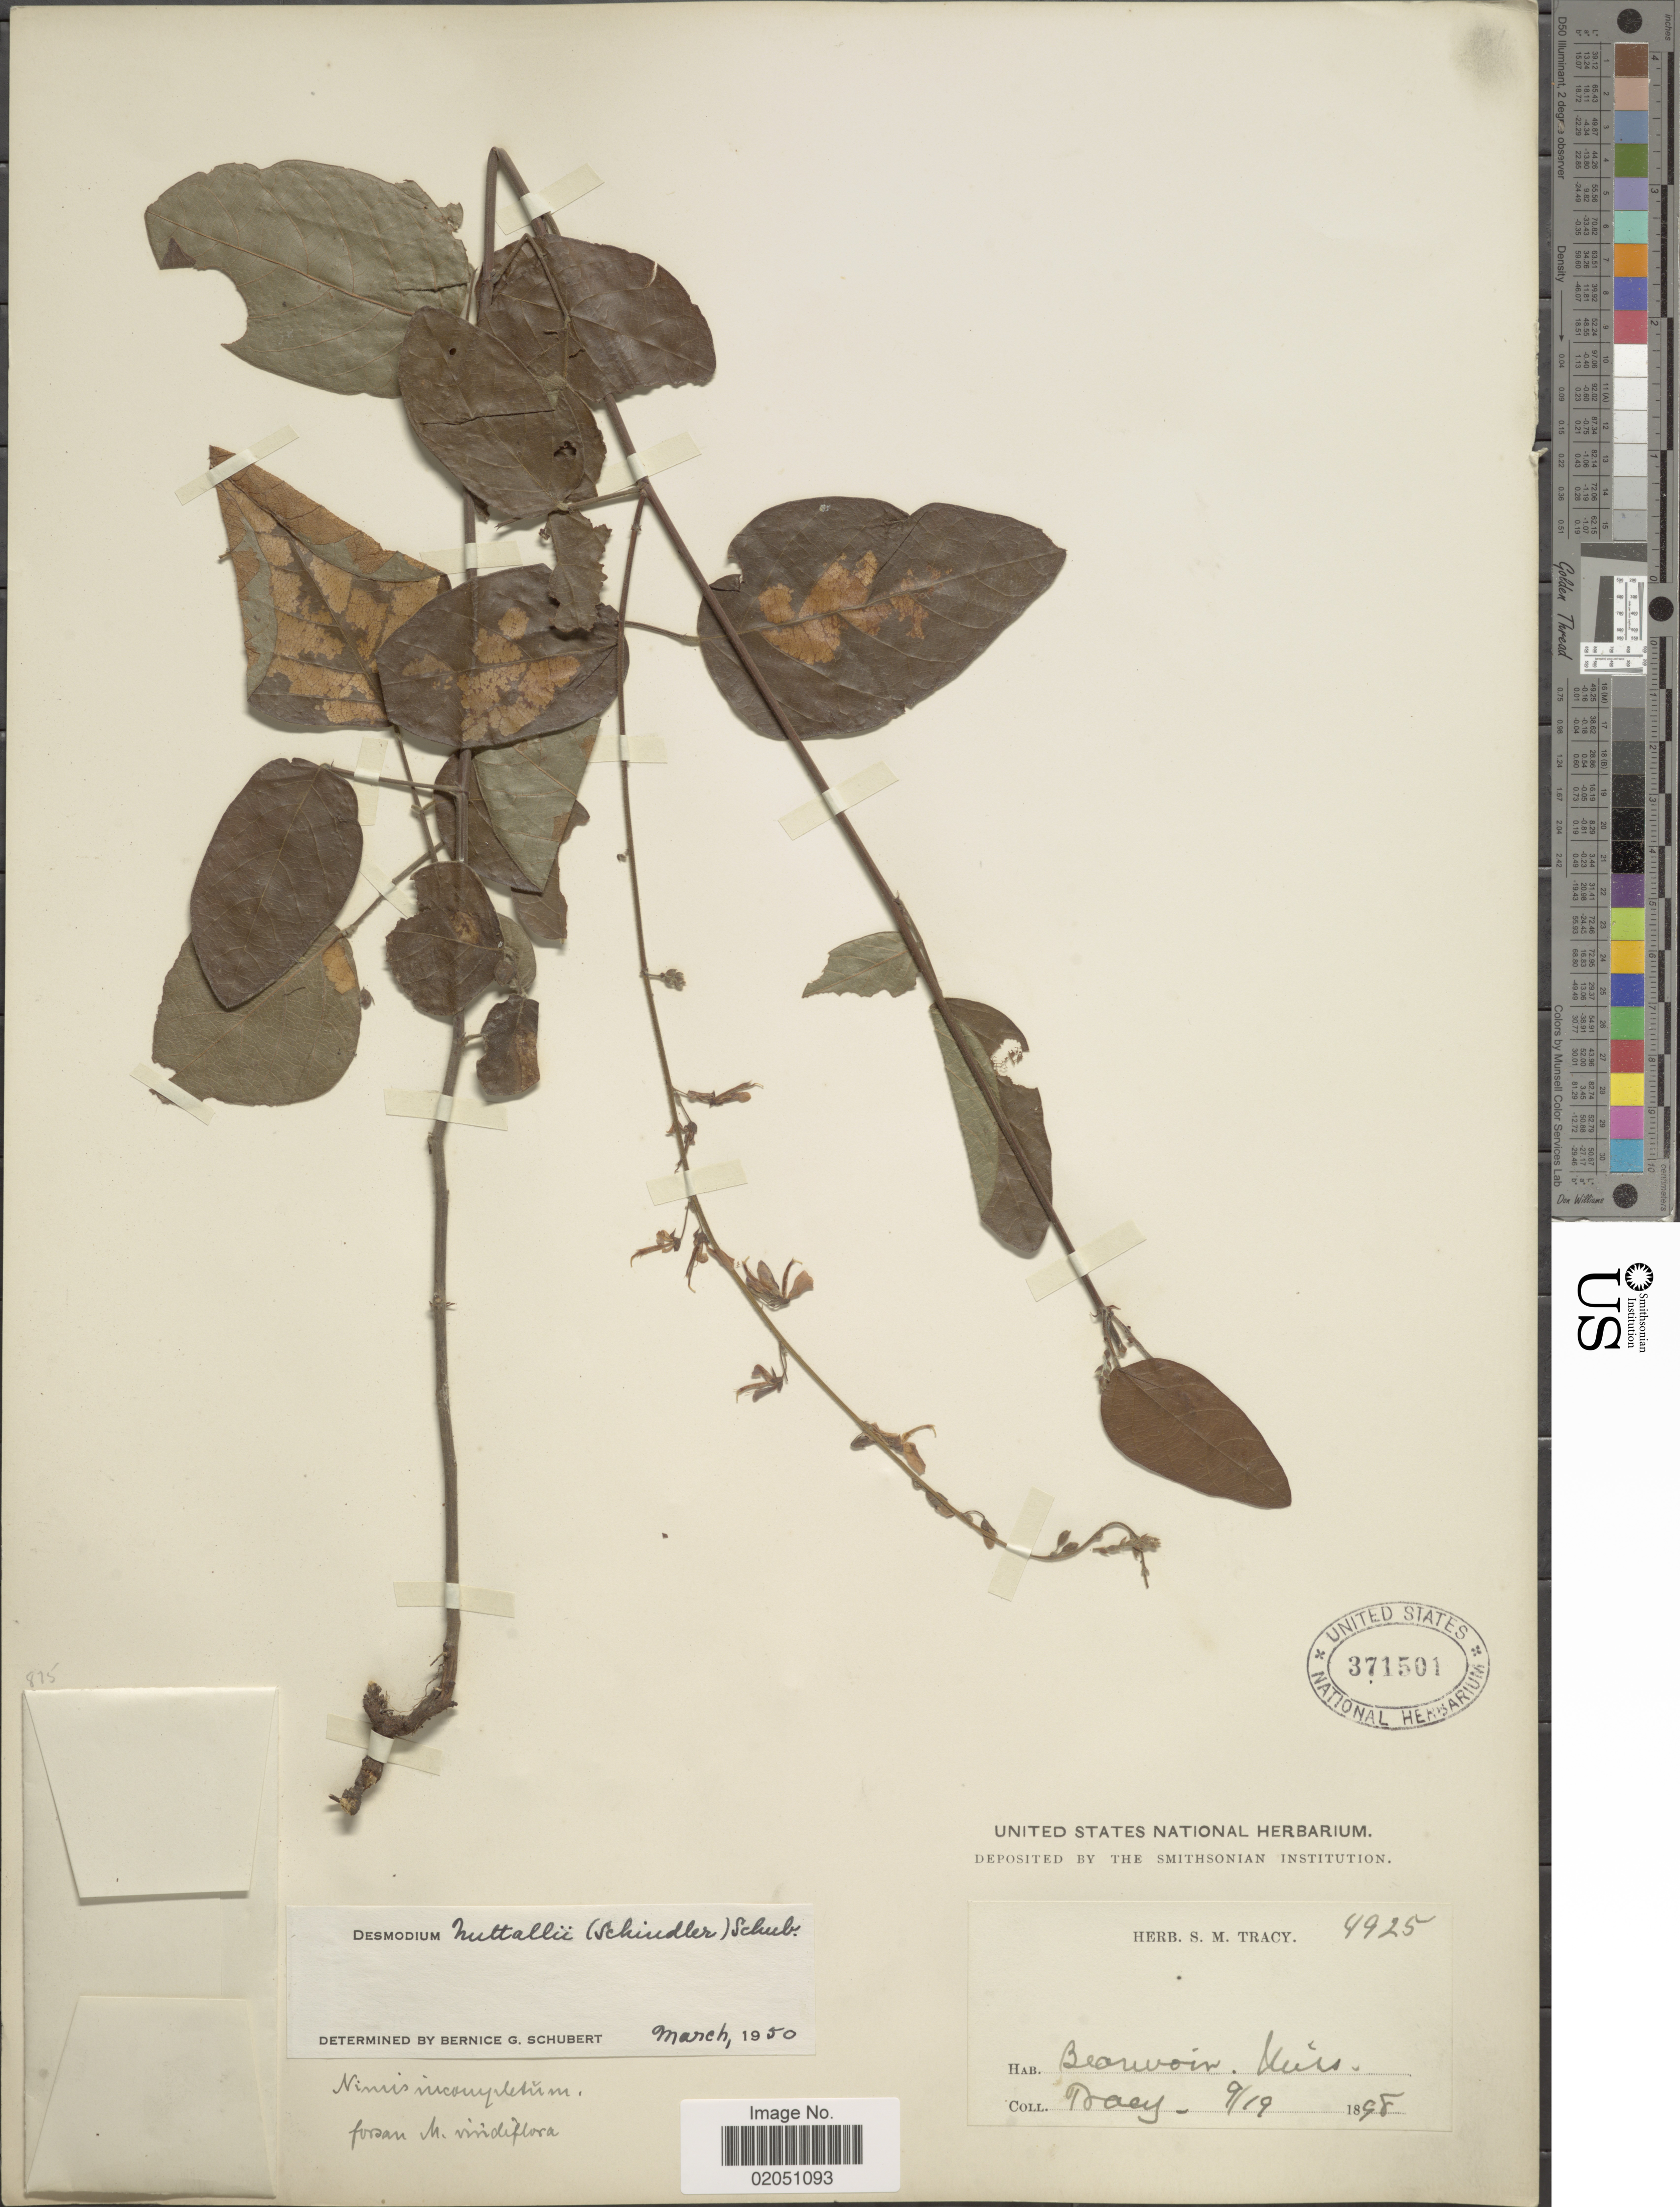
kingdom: Plantae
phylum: Tracheophyta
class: Magnoliopsida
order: Fabales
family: Fabaceae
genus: Desmodium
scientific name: Desmodium nuttallii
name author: (Schindl.) B.G. Schub.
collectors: S. M. Tracy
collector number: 4925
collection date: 1898-09-19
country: United States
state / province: Mississippi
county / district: Harrison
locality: Beauvoir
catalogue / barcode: US 371501